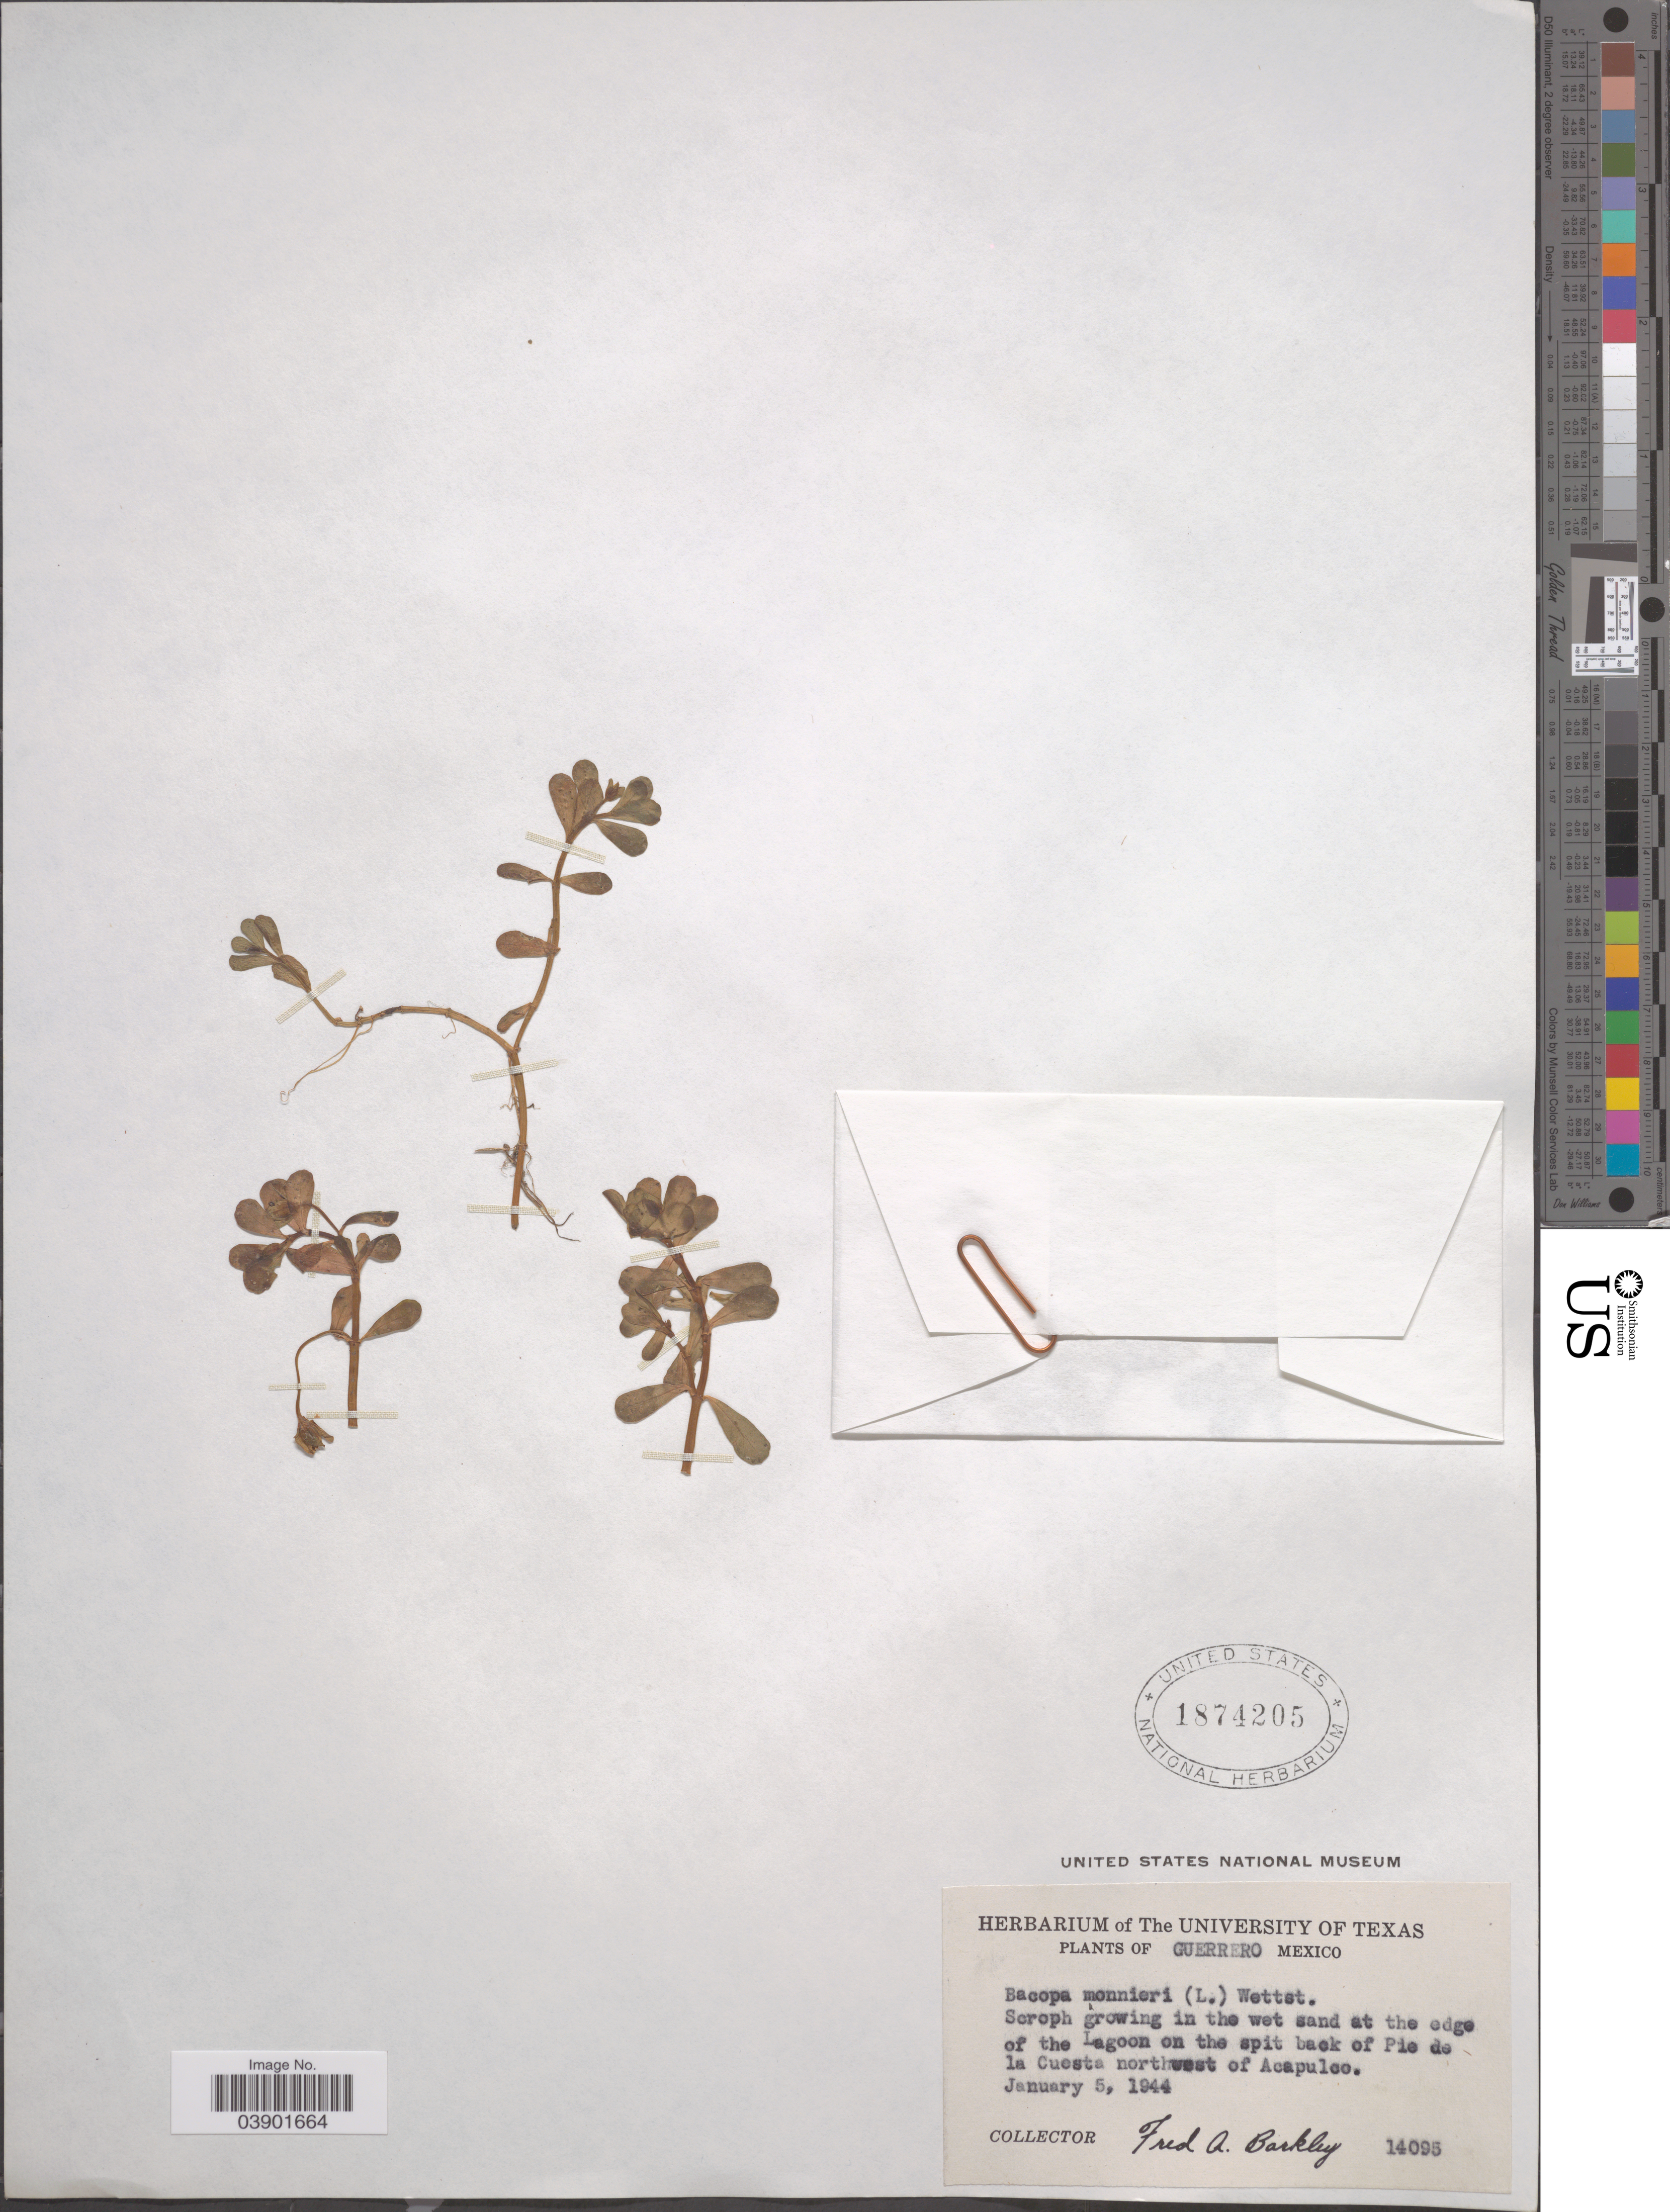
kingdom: Plantae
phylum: Tracheophyta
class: Magnoliopsida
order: Lamiales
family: Plantaginaceae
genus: Bacopa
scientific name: Bacopa monnieri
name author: (L.) Pennell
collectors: F. A. Barkley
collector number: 14095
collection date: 1944-01-05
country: Mexico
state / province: Guerrero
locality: At the edge of the Lagoon on the spit back of Pie de la Cuesta northwest of Acapulco.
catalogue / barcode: US 1874205